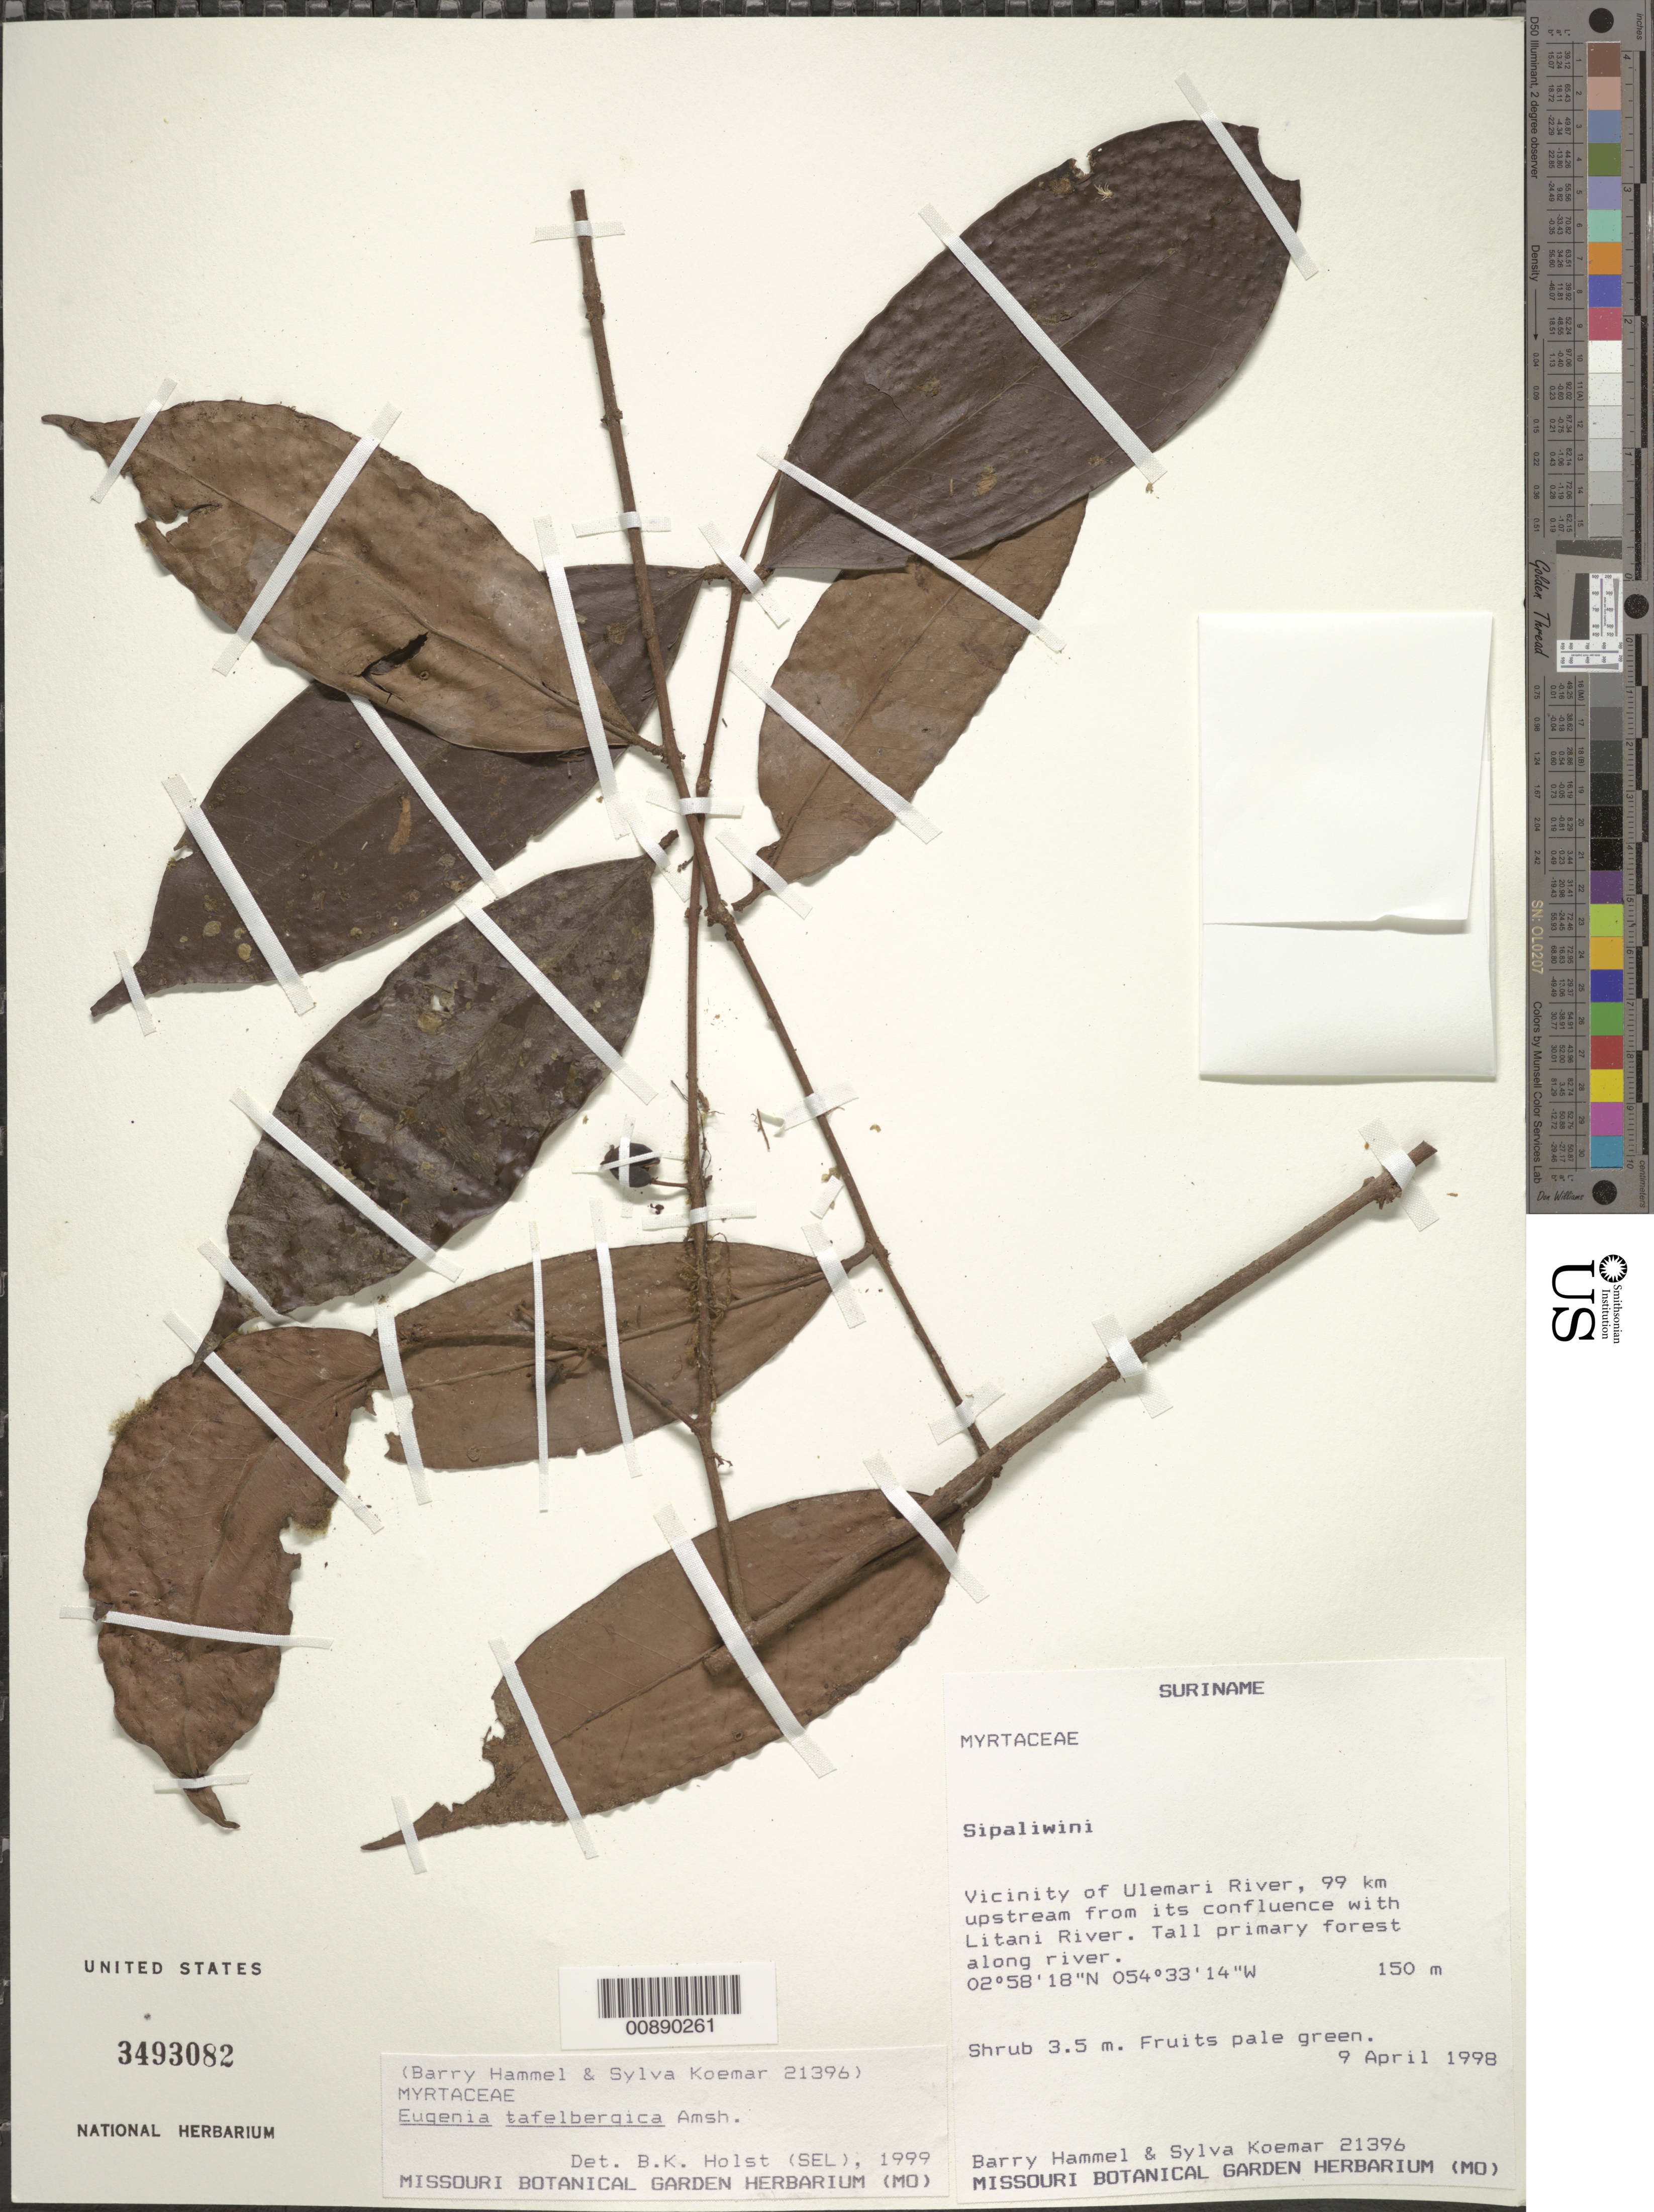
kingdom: Plantae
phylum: Tracheophyta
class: Magnoliopsida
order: Myrtales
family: Myrtaceae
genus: Eugenia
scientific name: Eugenia tafelbergica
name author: Amshoff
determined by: Holst, Bruce K.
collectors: B. Hammel & S. Koemar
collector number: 21396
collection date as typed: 9-Apr-98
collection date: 1998-04-09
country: Suriname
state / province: Sipaliwini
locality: Ulemari R., 99 km upstream from confl. with Litani R.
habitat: Tall primary forest along river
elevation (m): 150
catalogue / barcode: US 3493082